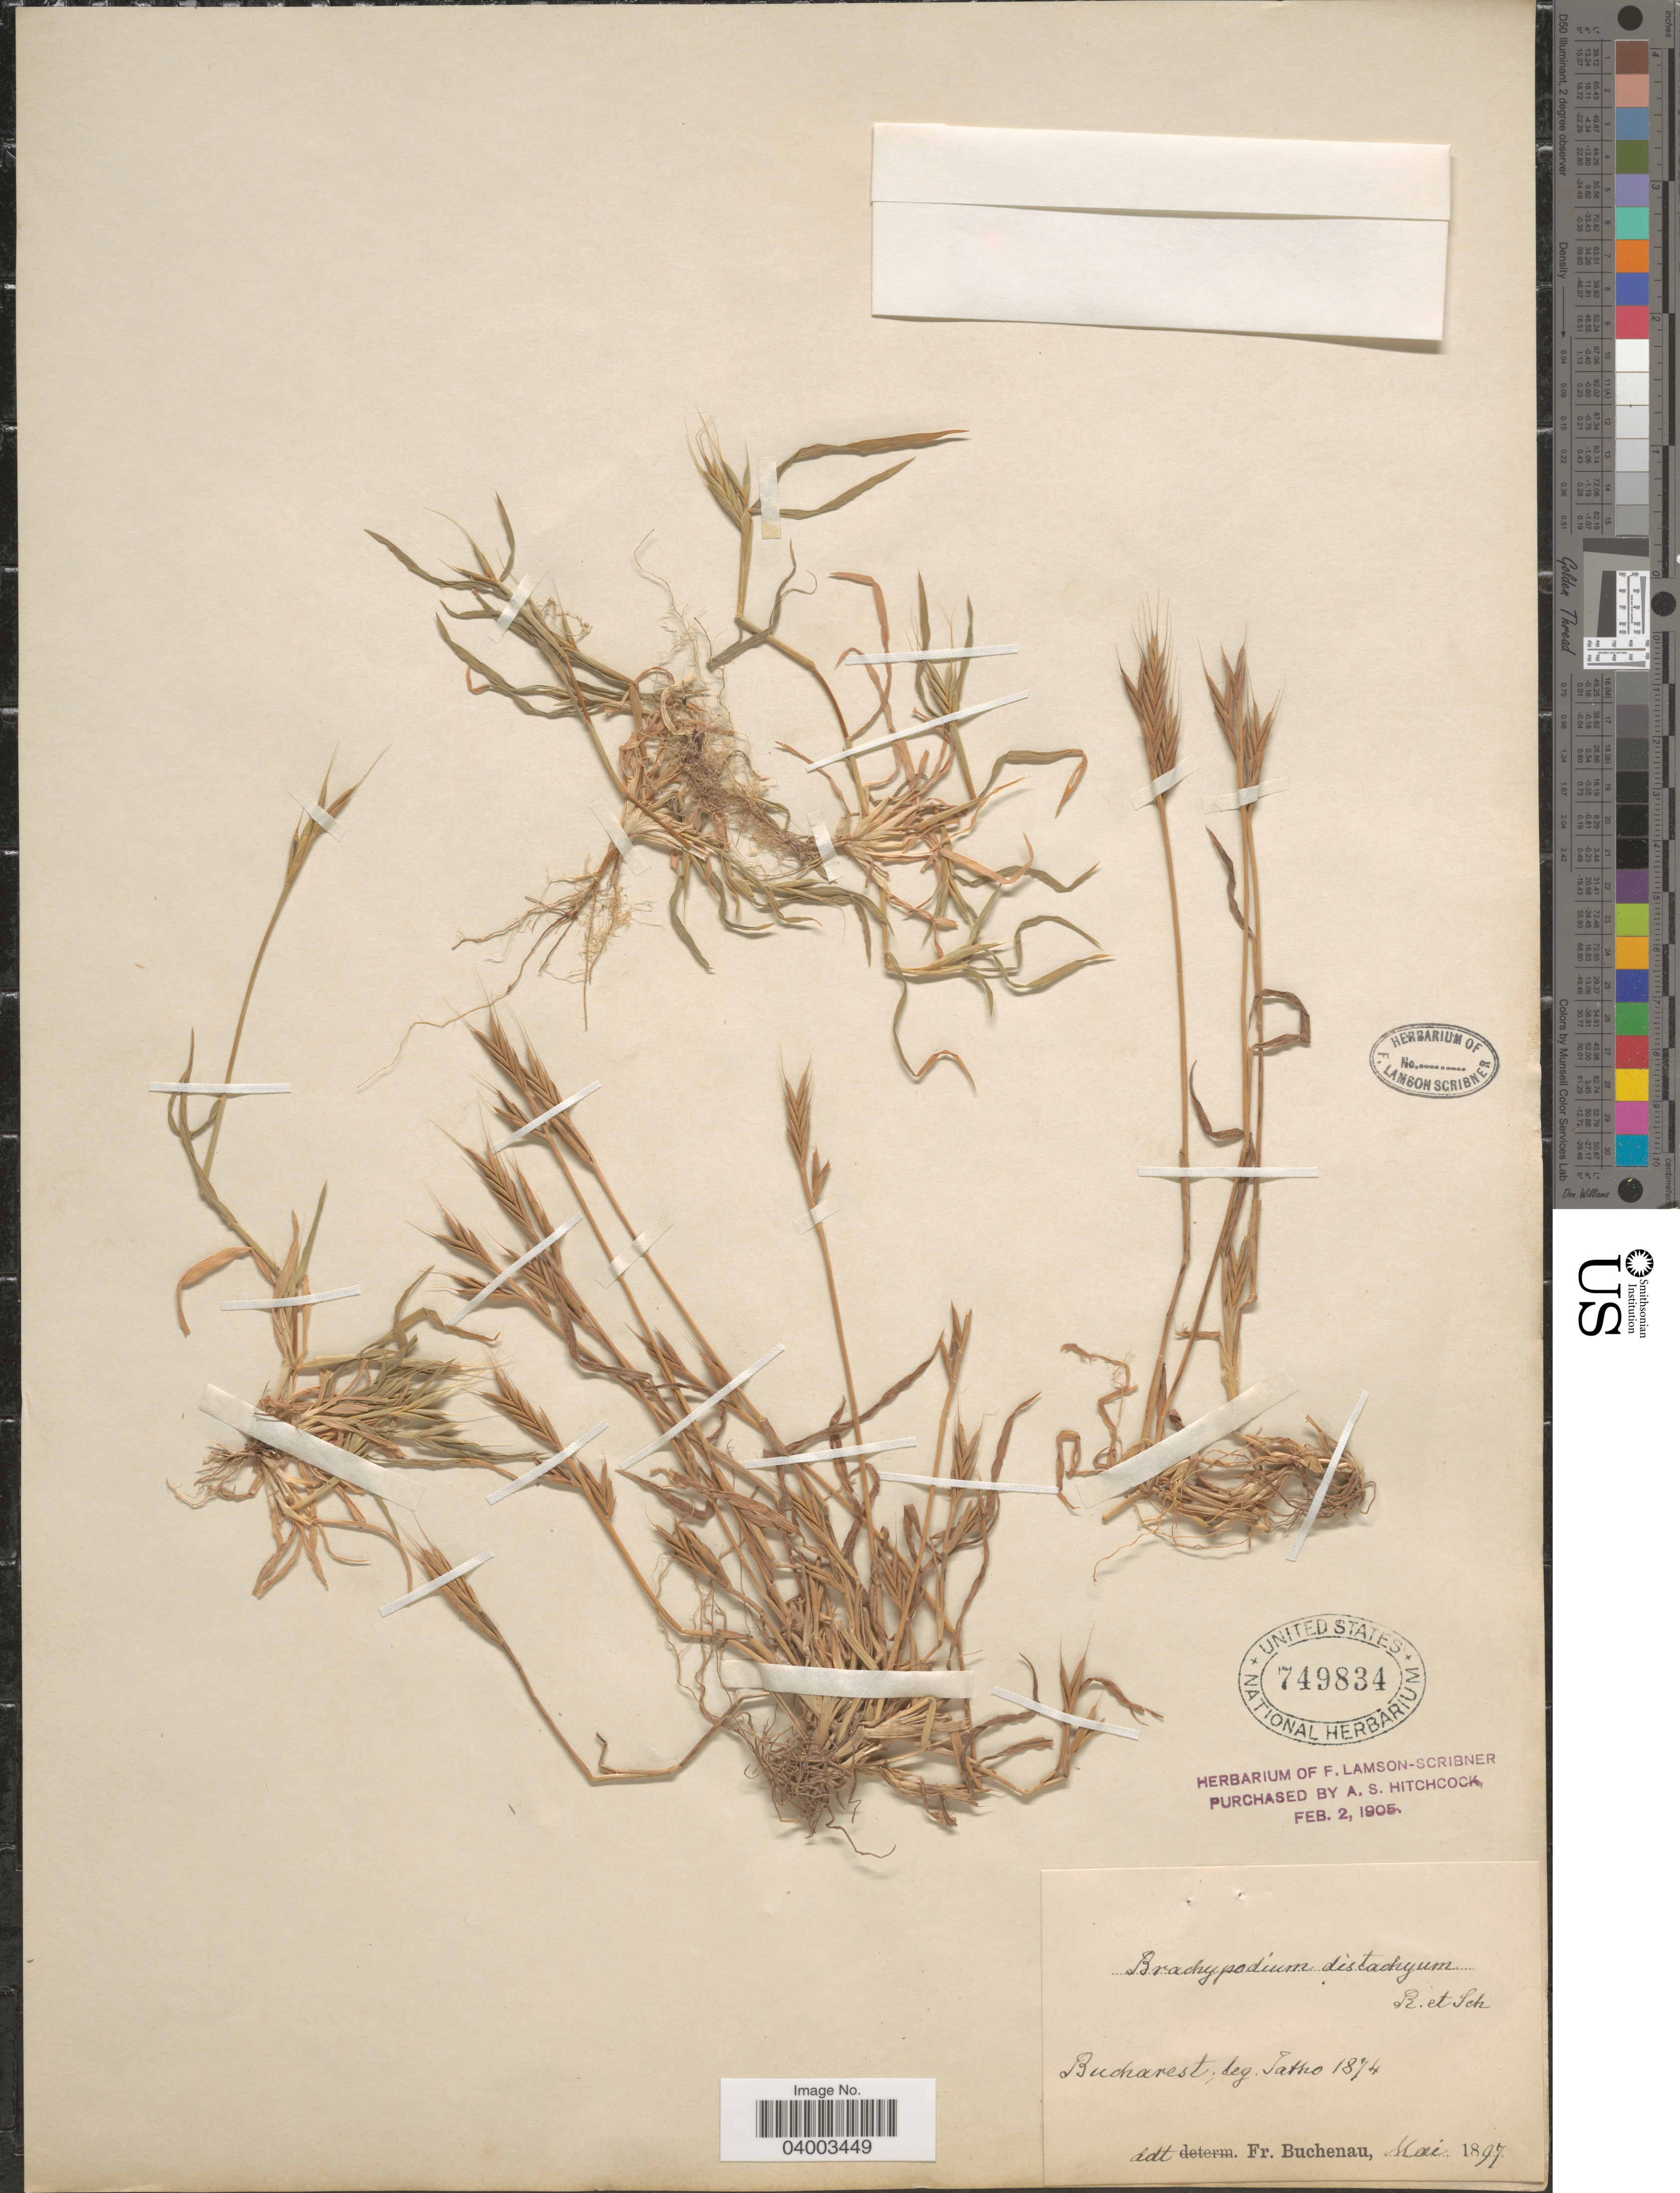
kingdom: Plantae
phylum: Tracheophyta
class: Liliopsida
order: Poales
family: Poaceae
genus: Brachypodium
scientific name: Brachypodium distachyon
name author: (L.) P. Beauv.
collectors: Jatho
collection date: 1874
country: Romania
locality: Bucharest.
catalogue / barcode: US 749834